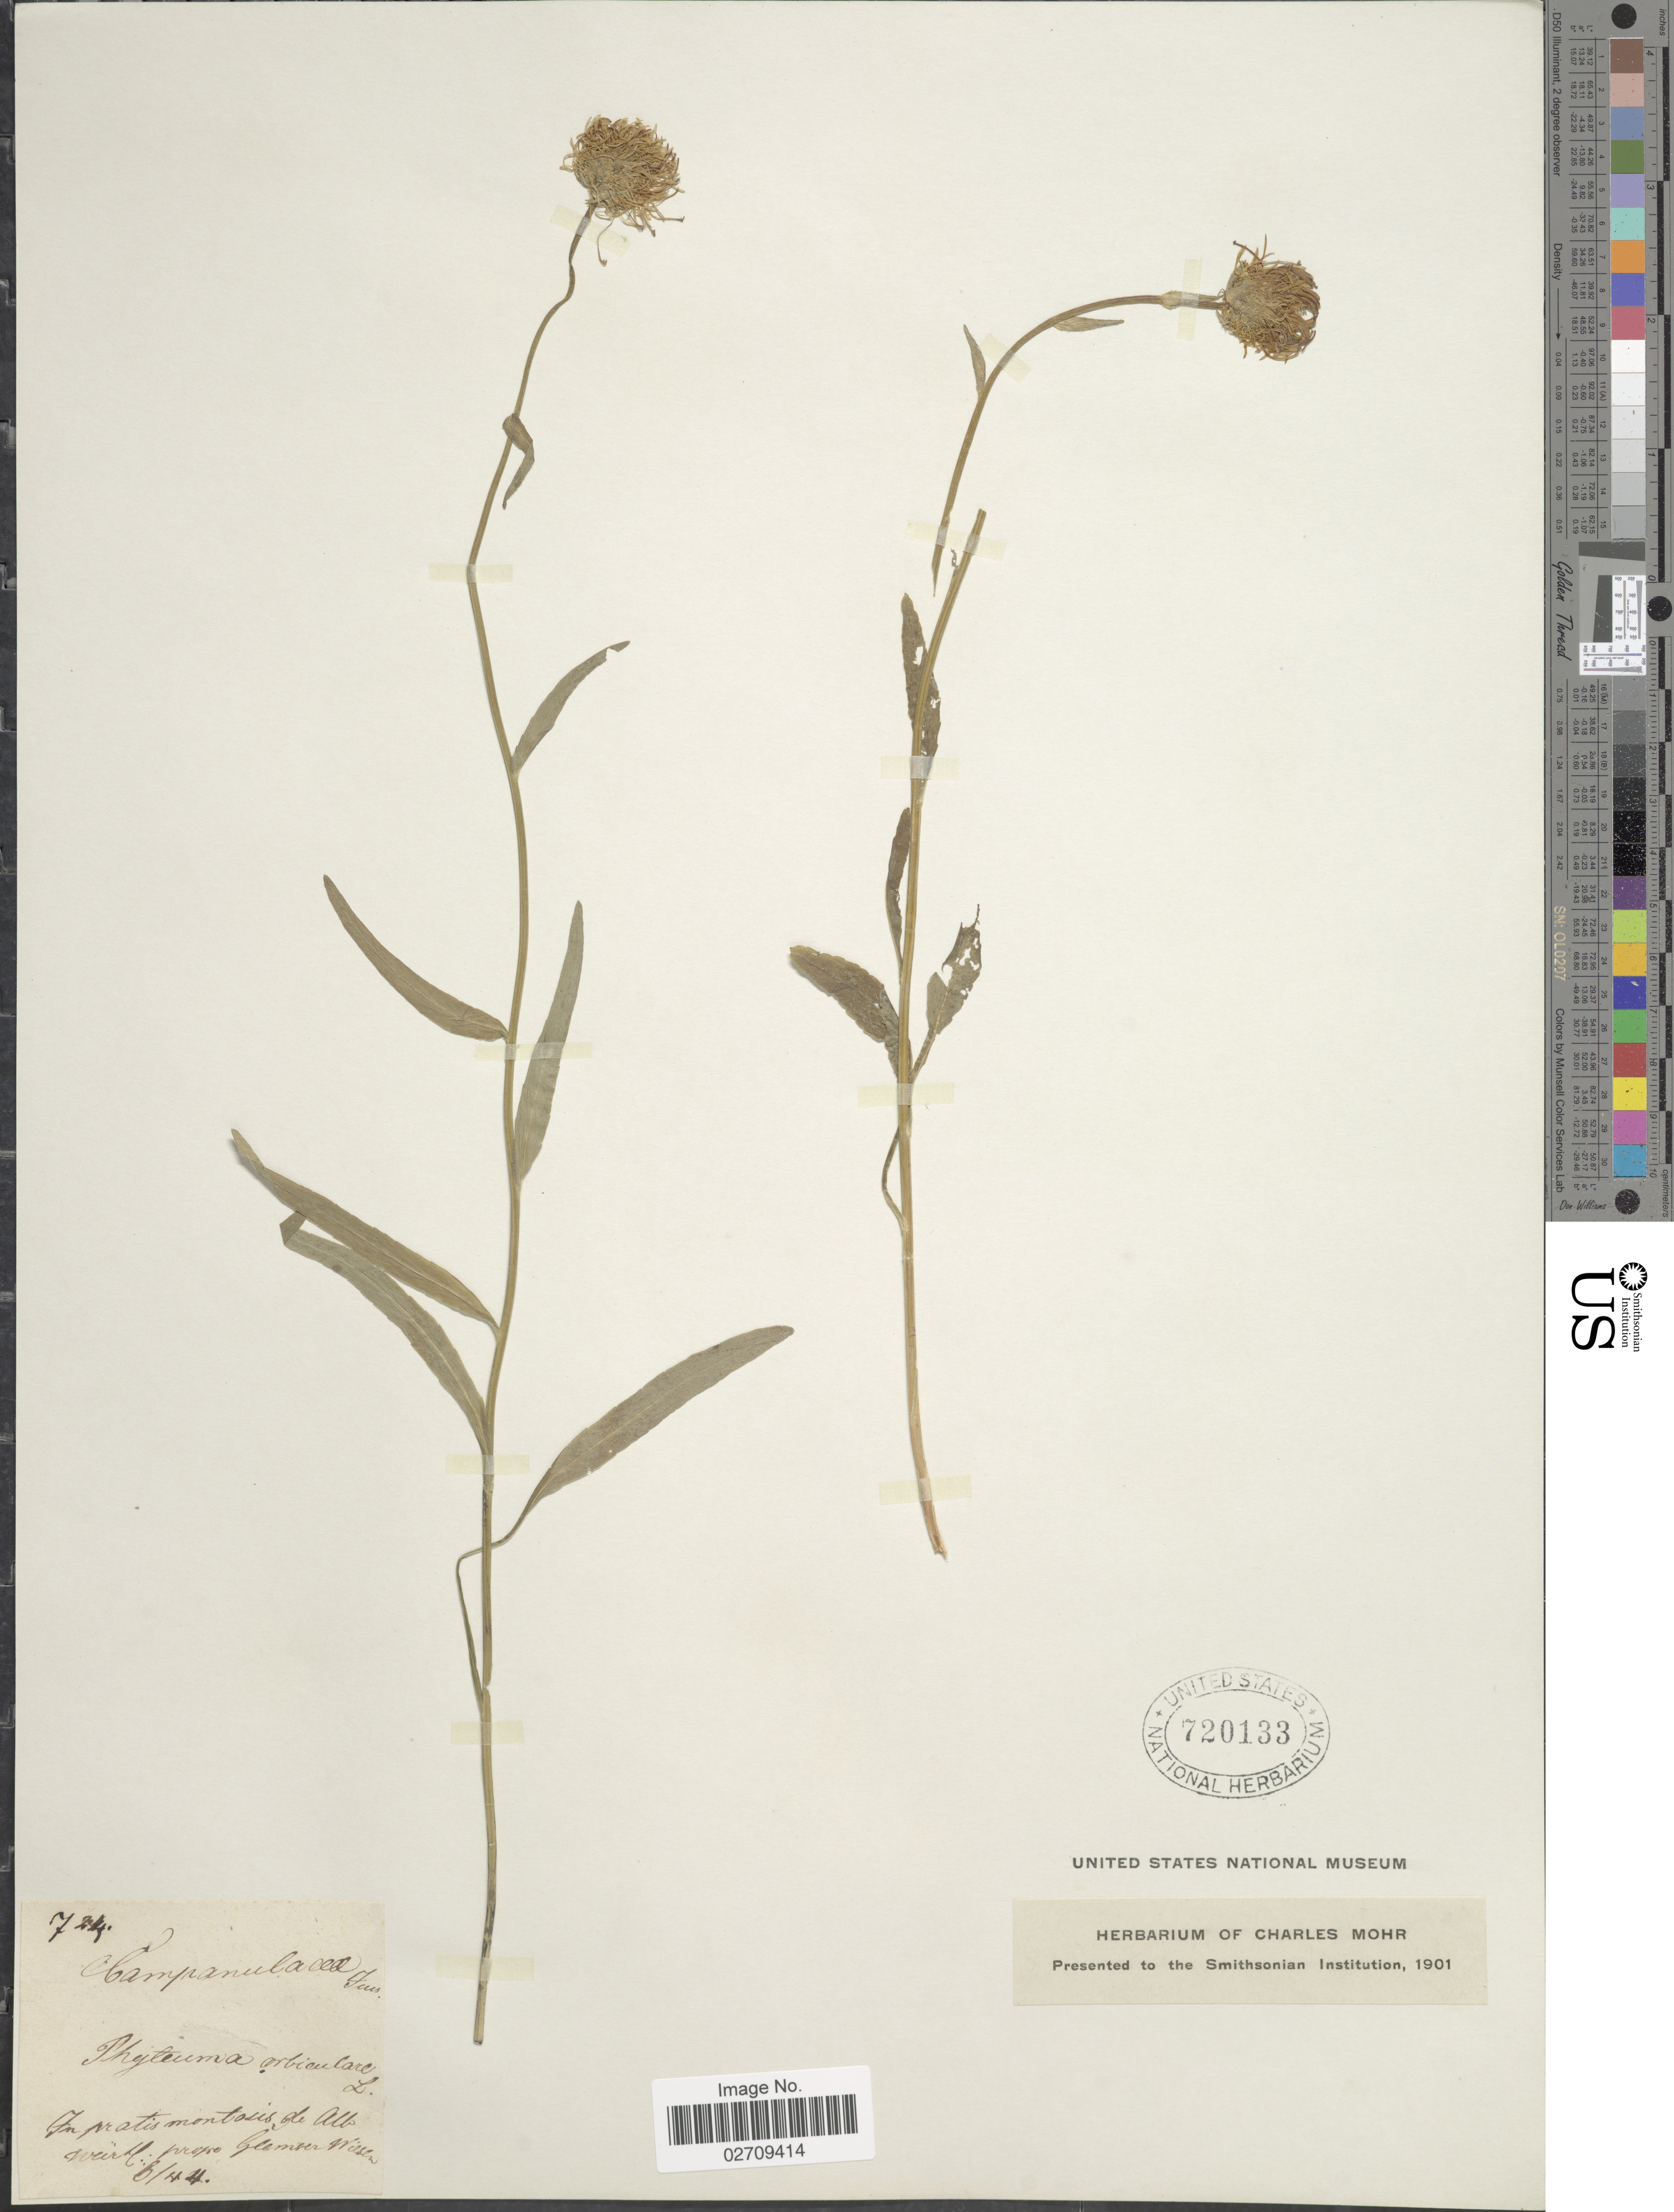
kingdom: Plantae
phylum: Tracheophyta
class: Magnoliopsida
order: Asterales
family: Campanulaceae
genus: Phyteuma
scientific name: Phyteuma orbiculare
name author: L.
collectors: ex herb. Charles Mohr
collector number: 724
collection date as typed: Transcribed d/m/y: /6/44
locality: In pratis montous de All weirl prope Glemser Wilson [interpreted]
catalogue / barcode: US 720133